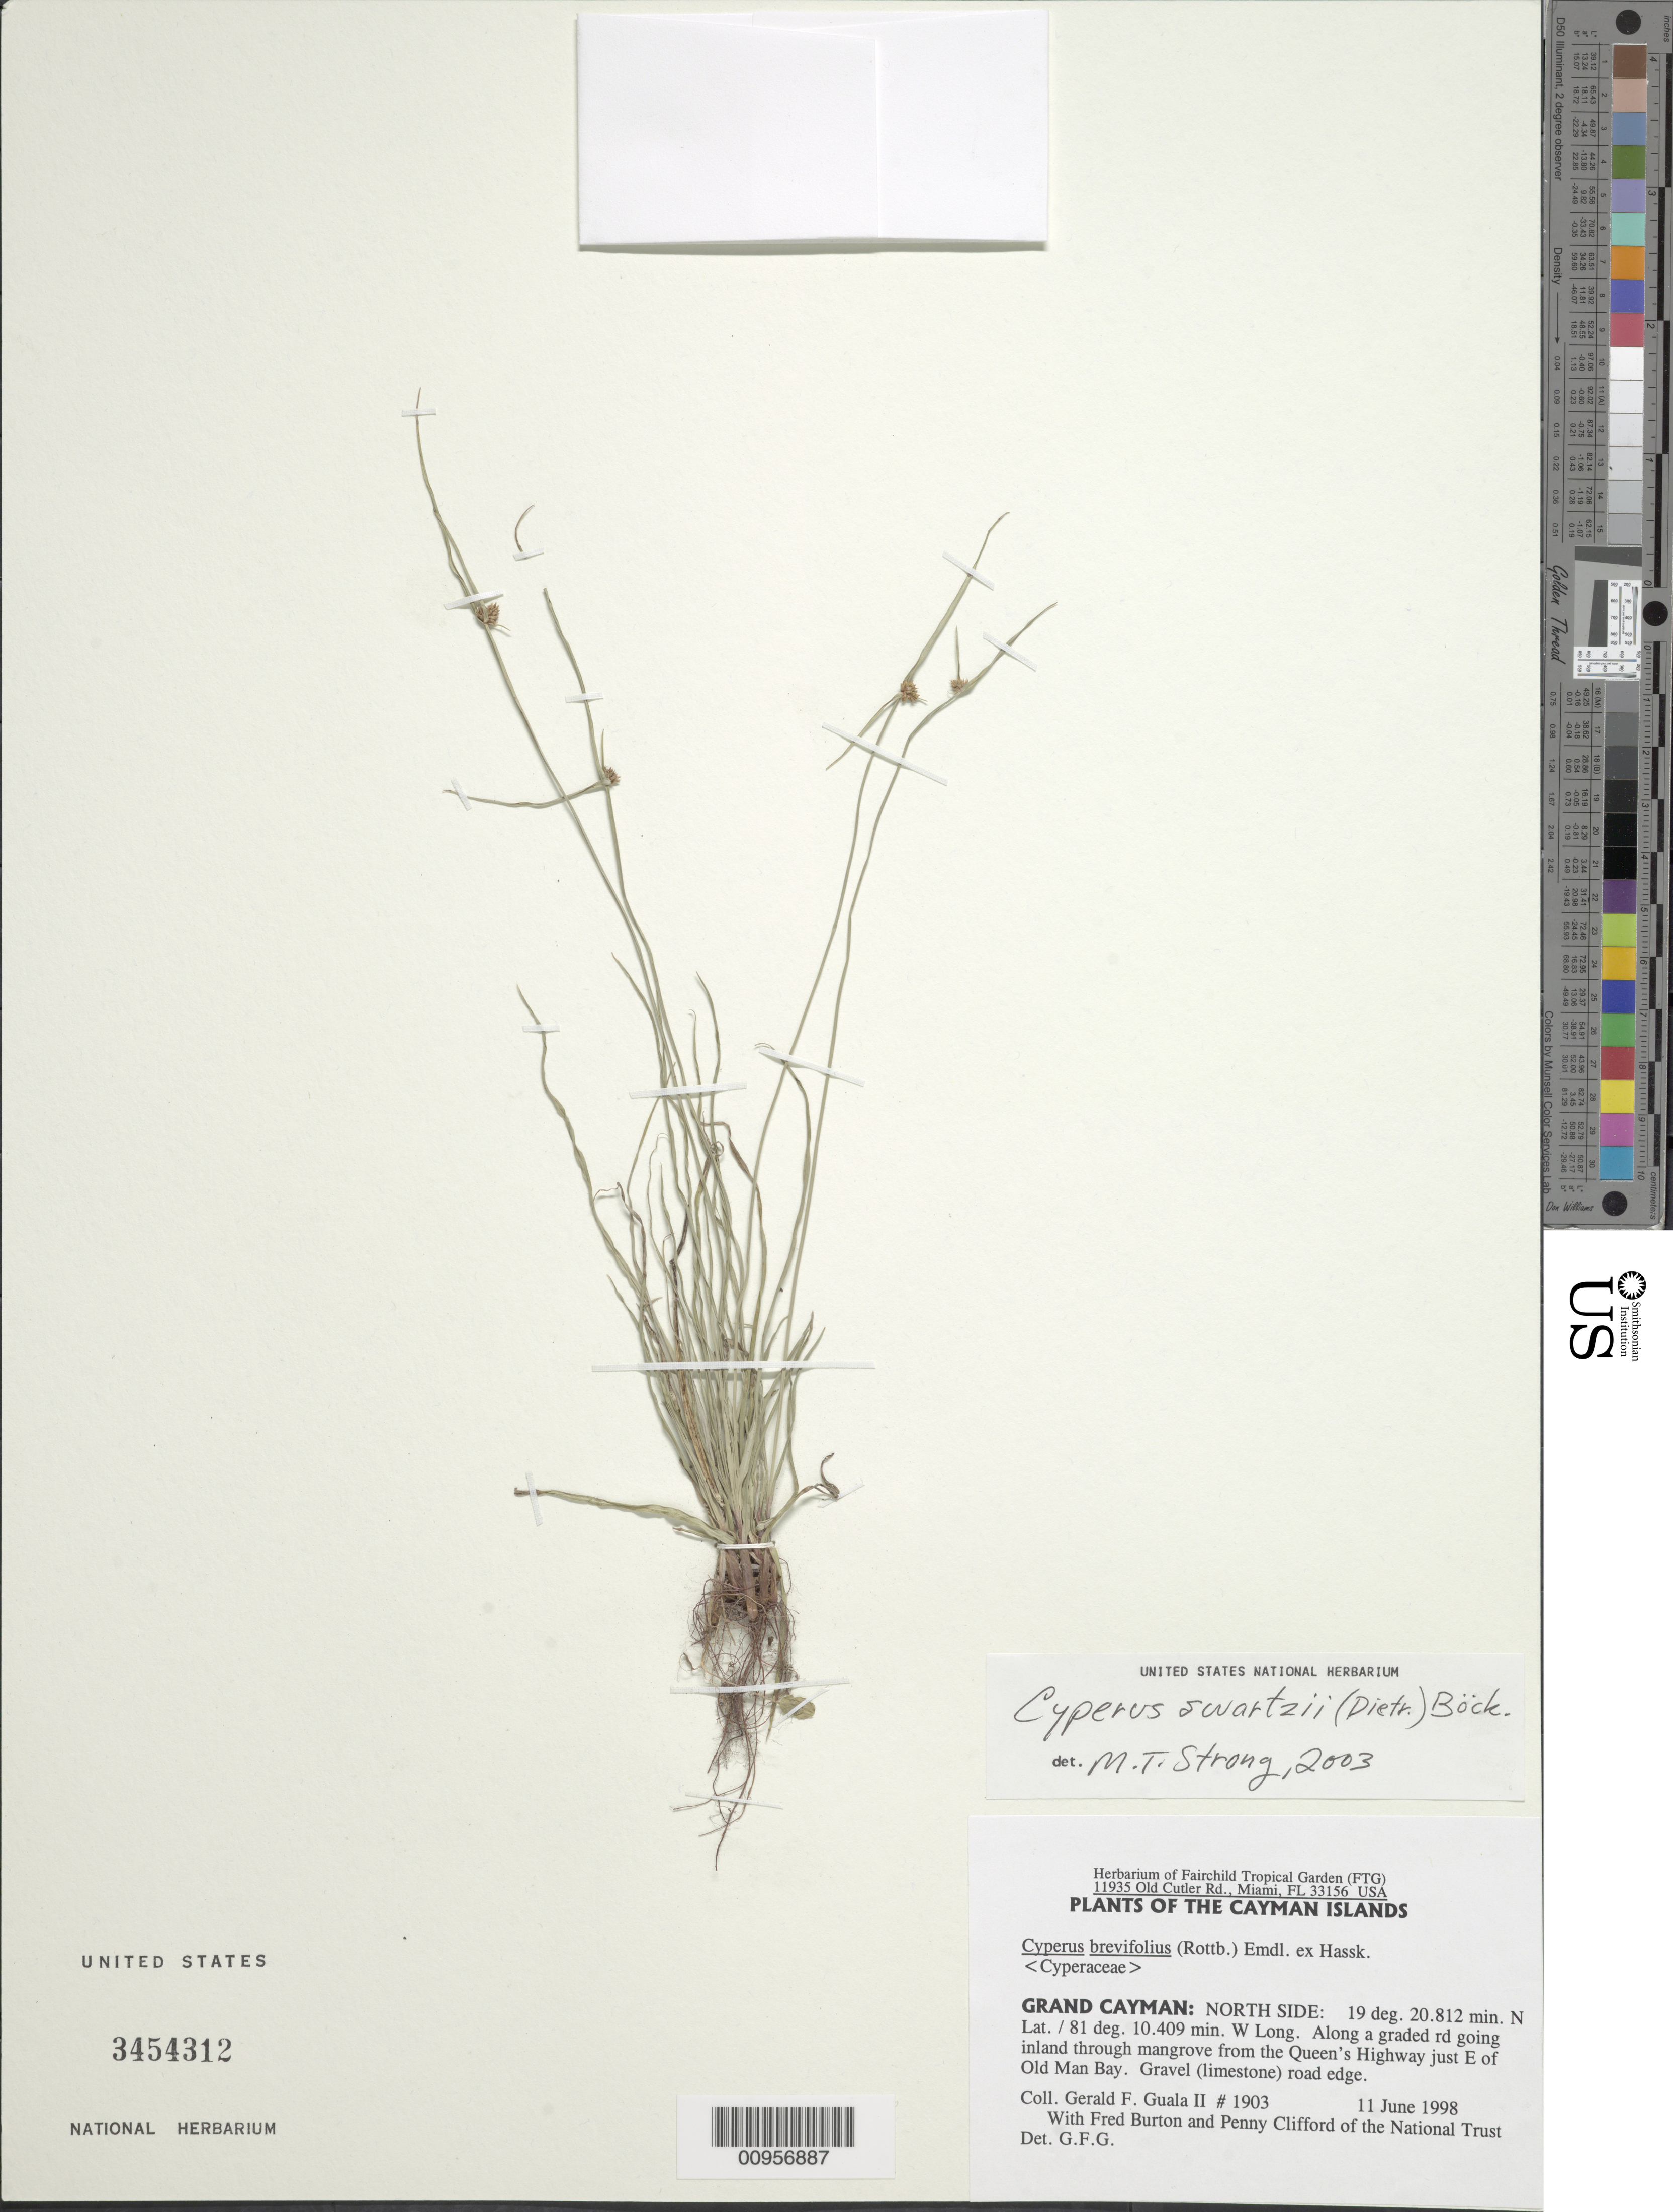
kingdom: Plantae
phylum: Tracheophyta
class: Liliopsida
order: Poales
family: Cyperaceae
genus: Cyperus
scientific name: Cyperus swartzii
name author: (A. Dietr.) Boeckeler ex Kük.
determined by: Strong, M. T., (US), Smithsonian Institution - National Museum of Natural History (UNITED STATES)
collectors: G. Guala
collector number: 1903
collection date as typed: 11 Jun 1998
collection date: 1998-06-11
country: Cayman Islands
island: Grand Cayman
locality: Northside, along a graded rd going inland through mangrove from the Queen's Highway just E of Old Man Bay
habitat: Gravel (limestone) road edge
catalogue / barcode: US 3454312